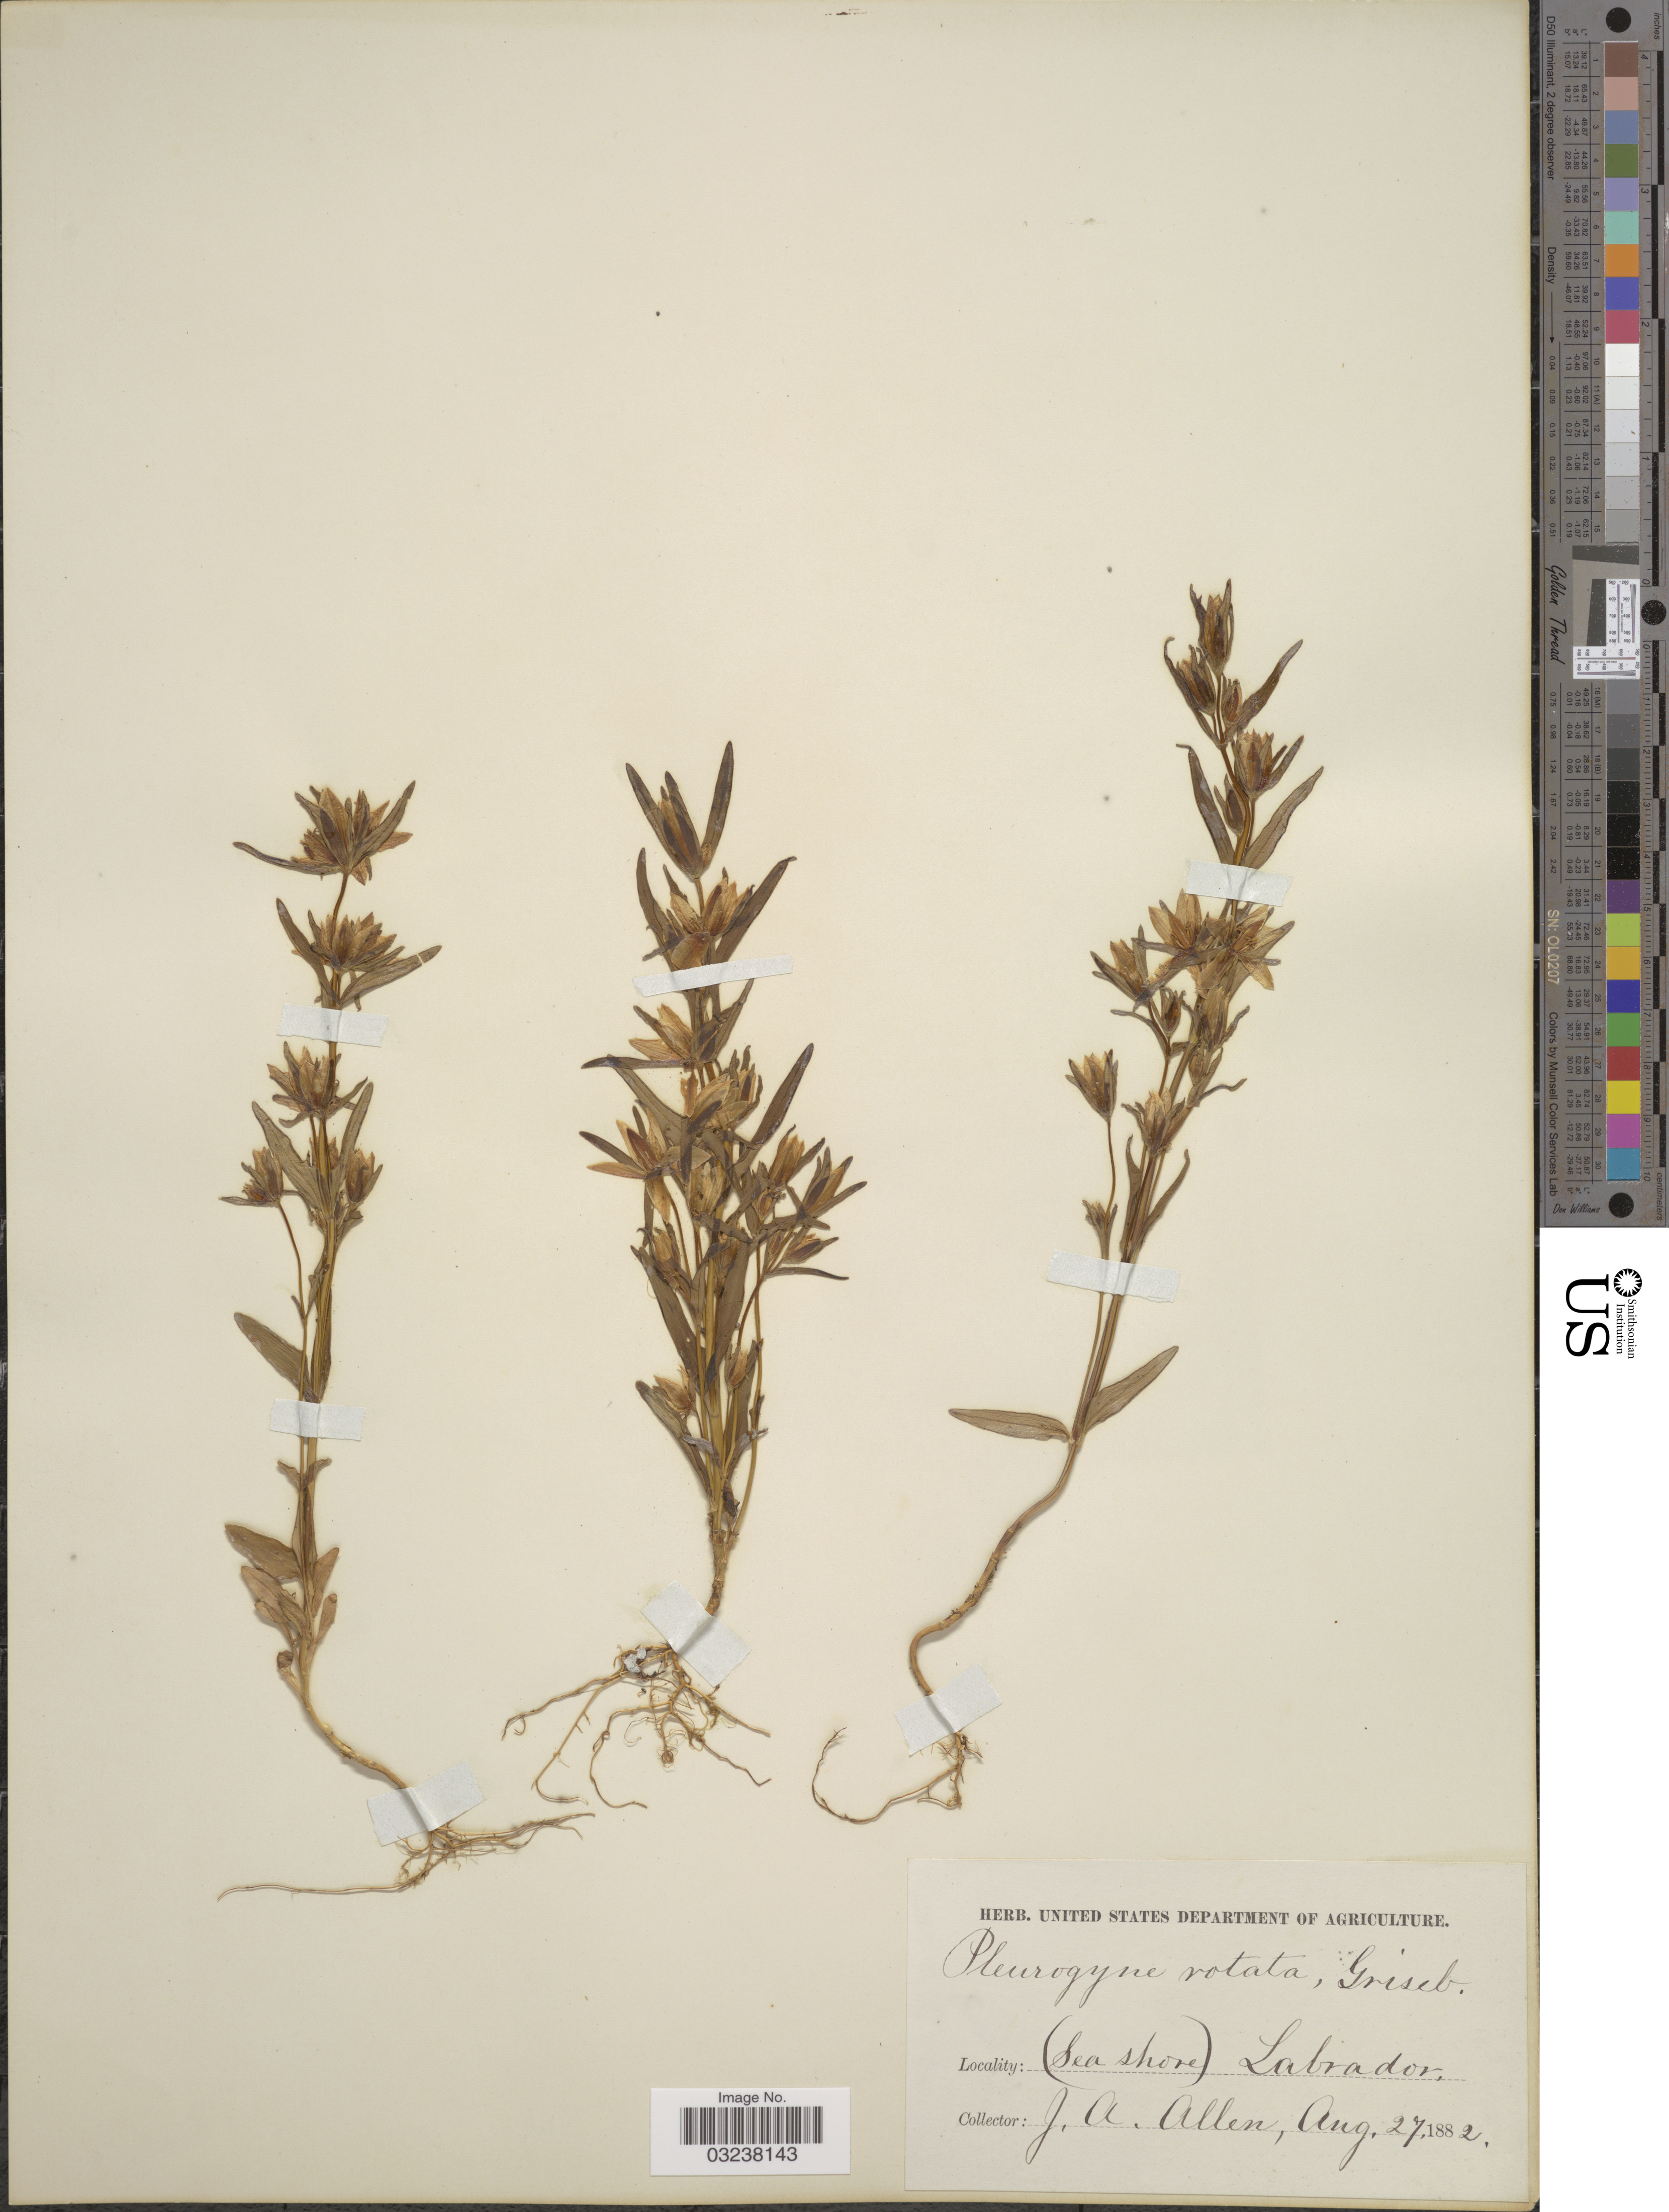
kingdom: Plantae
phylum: Tracheophyta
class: Magnoliopsida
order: Gentianales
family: Gentianaceae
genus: Lomatogonium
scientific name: Lomatogonium rotatum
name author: (L.) Fr.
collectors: J. Allen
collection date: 1882-08-27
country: Canada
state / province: Newfoundland and Labrador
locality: (Sea Shore) Labrador.